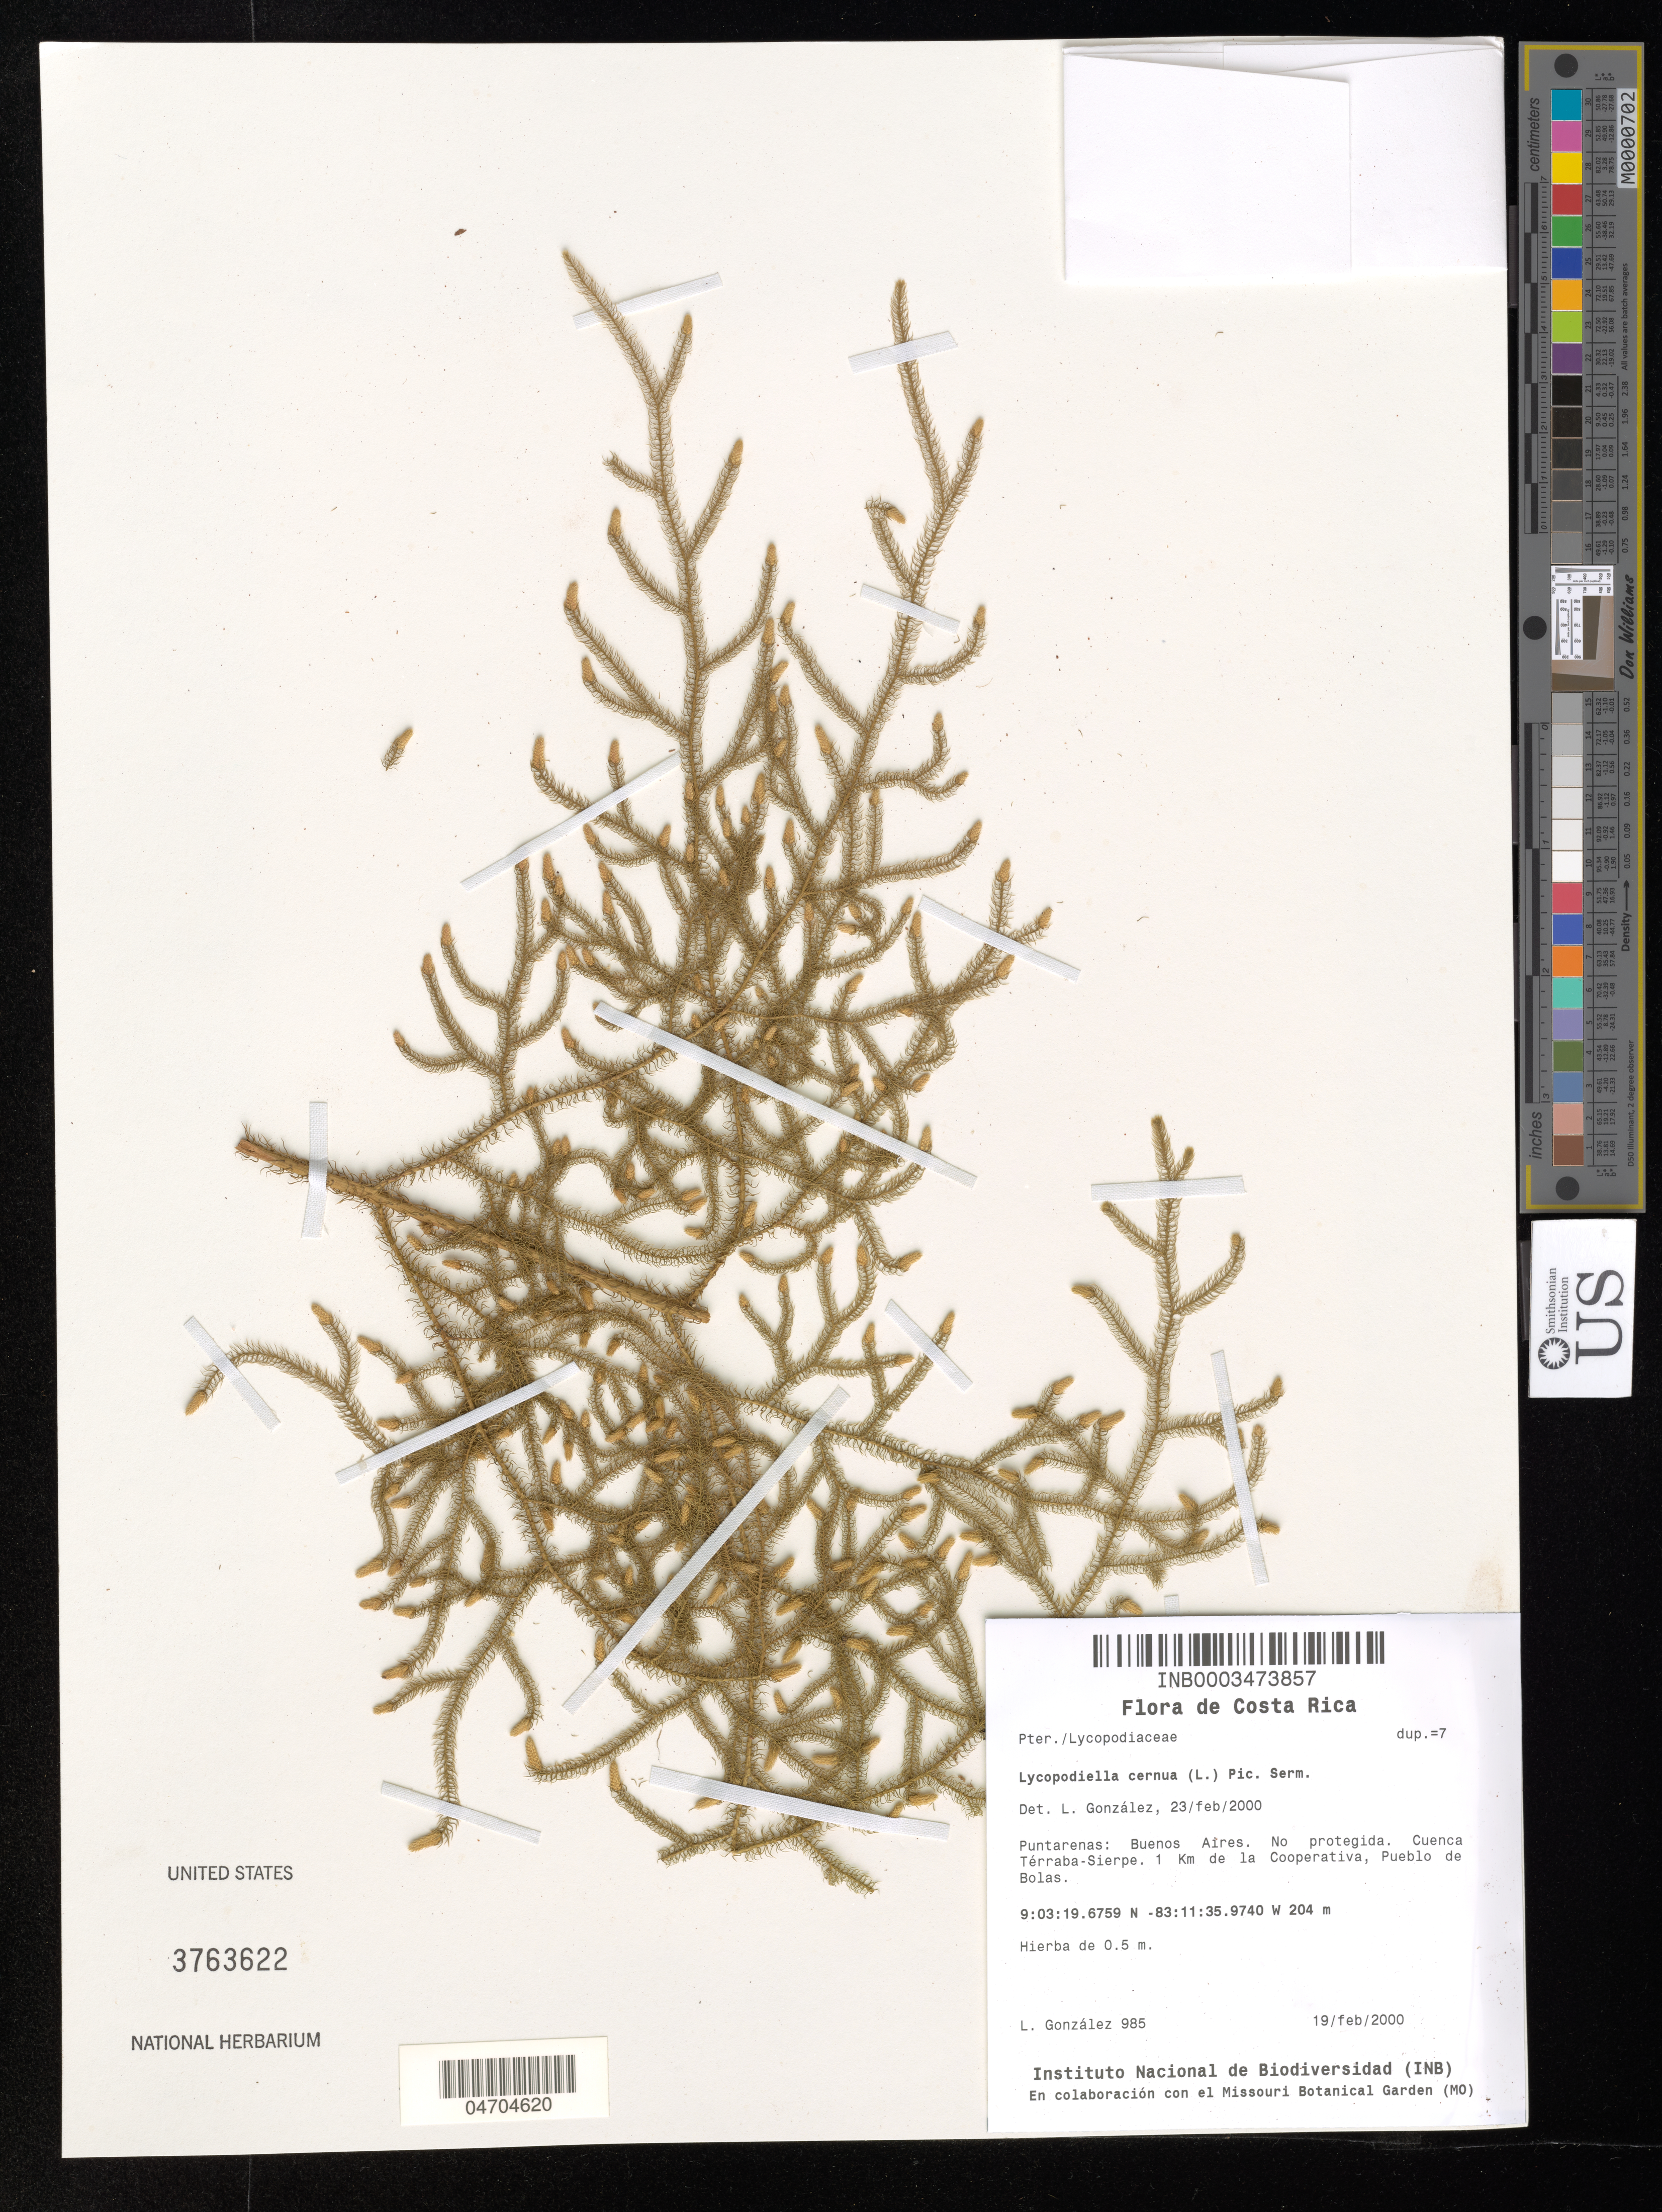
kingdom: Plantae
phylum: Tracheophyta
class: Lycopodiopsida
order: Lycopodiales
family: Lycopodiaceae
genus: Palhinhaea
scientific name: Palhinhaea cernua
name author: (L.) Vasc. & Franco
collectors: L. Gonzalez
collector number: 985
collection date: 2000-02-19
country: Costa Rica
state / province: Puntarenas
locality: Buenos Aires. No protegida. Cuenca Térraba-Sierpe. 1 Km de la Cooperativa, Pueblo de Bolas.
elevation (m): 204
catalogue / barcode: US 3763622